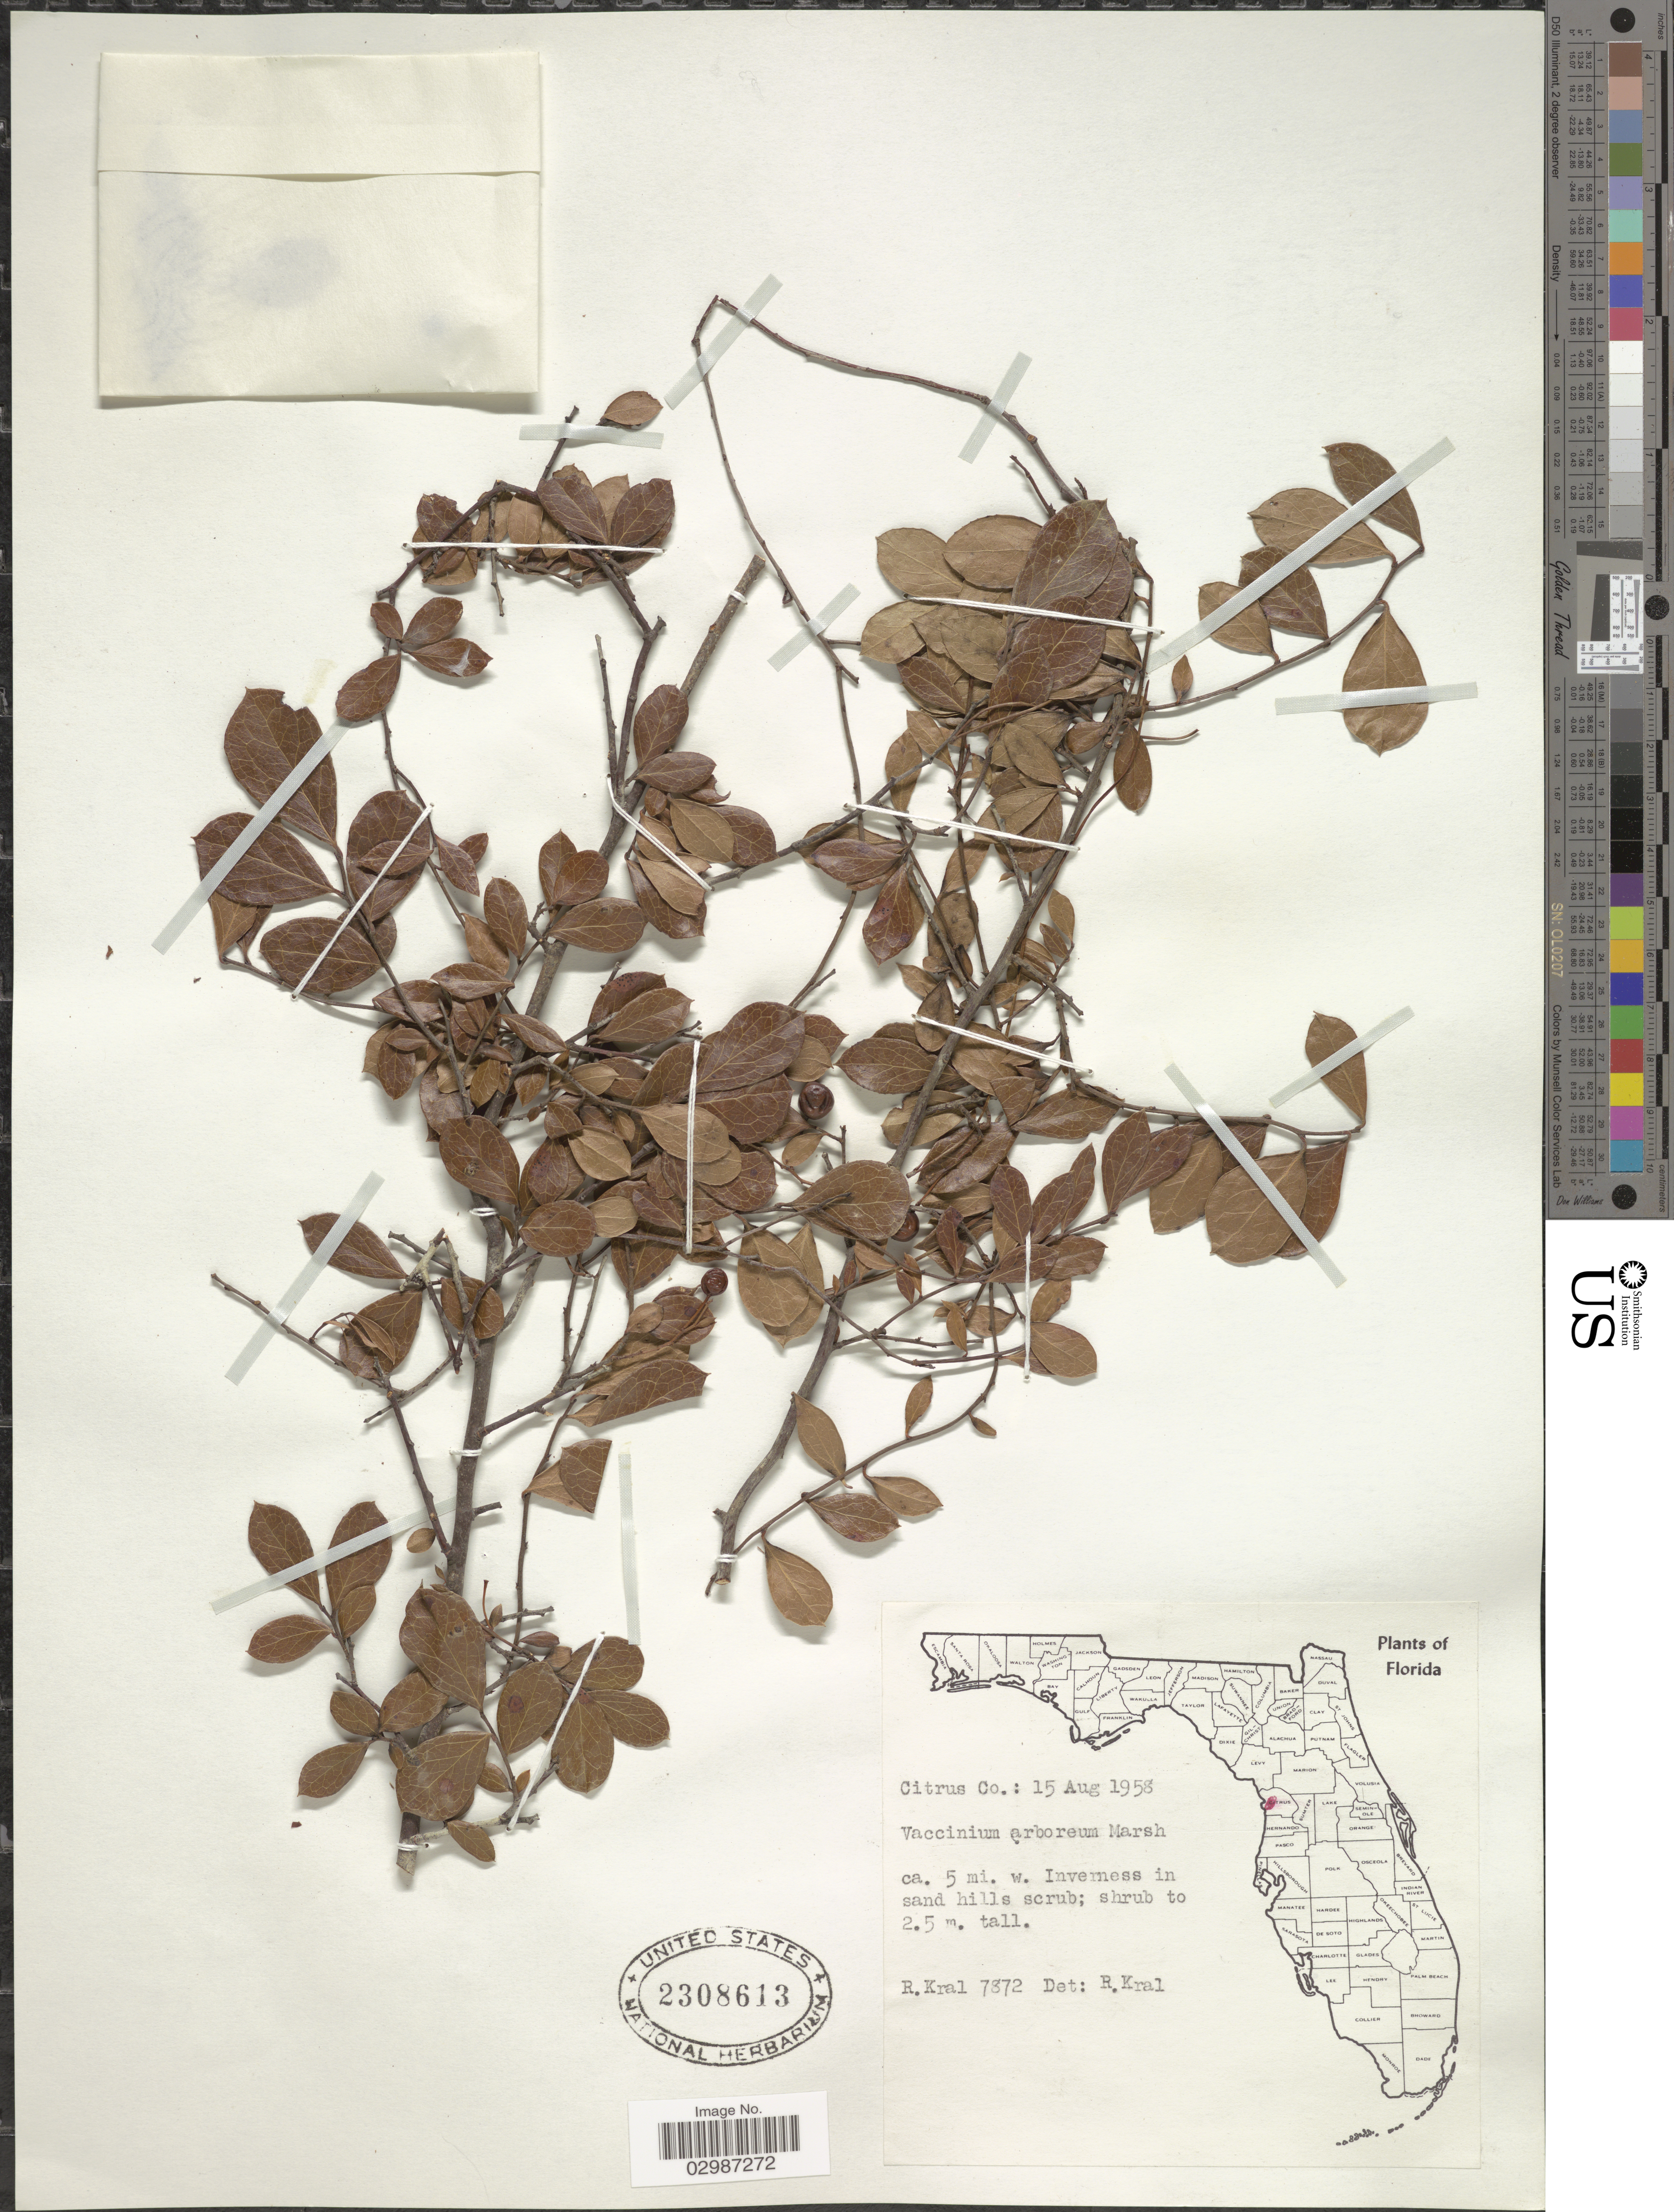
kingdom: Plantae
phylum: Tracheophyta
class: Magnoliopsida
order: Ericales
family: Ericaceae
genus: Vaccinium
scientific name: Vaccinium arboreum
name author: Marshall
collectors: R. Kral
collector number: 7872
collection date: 1958-08-15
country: United States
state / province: Florida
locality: Citrus Co., ca. 5 mi. w. Inverness in sand hills scrub.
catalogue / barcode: US 2308613